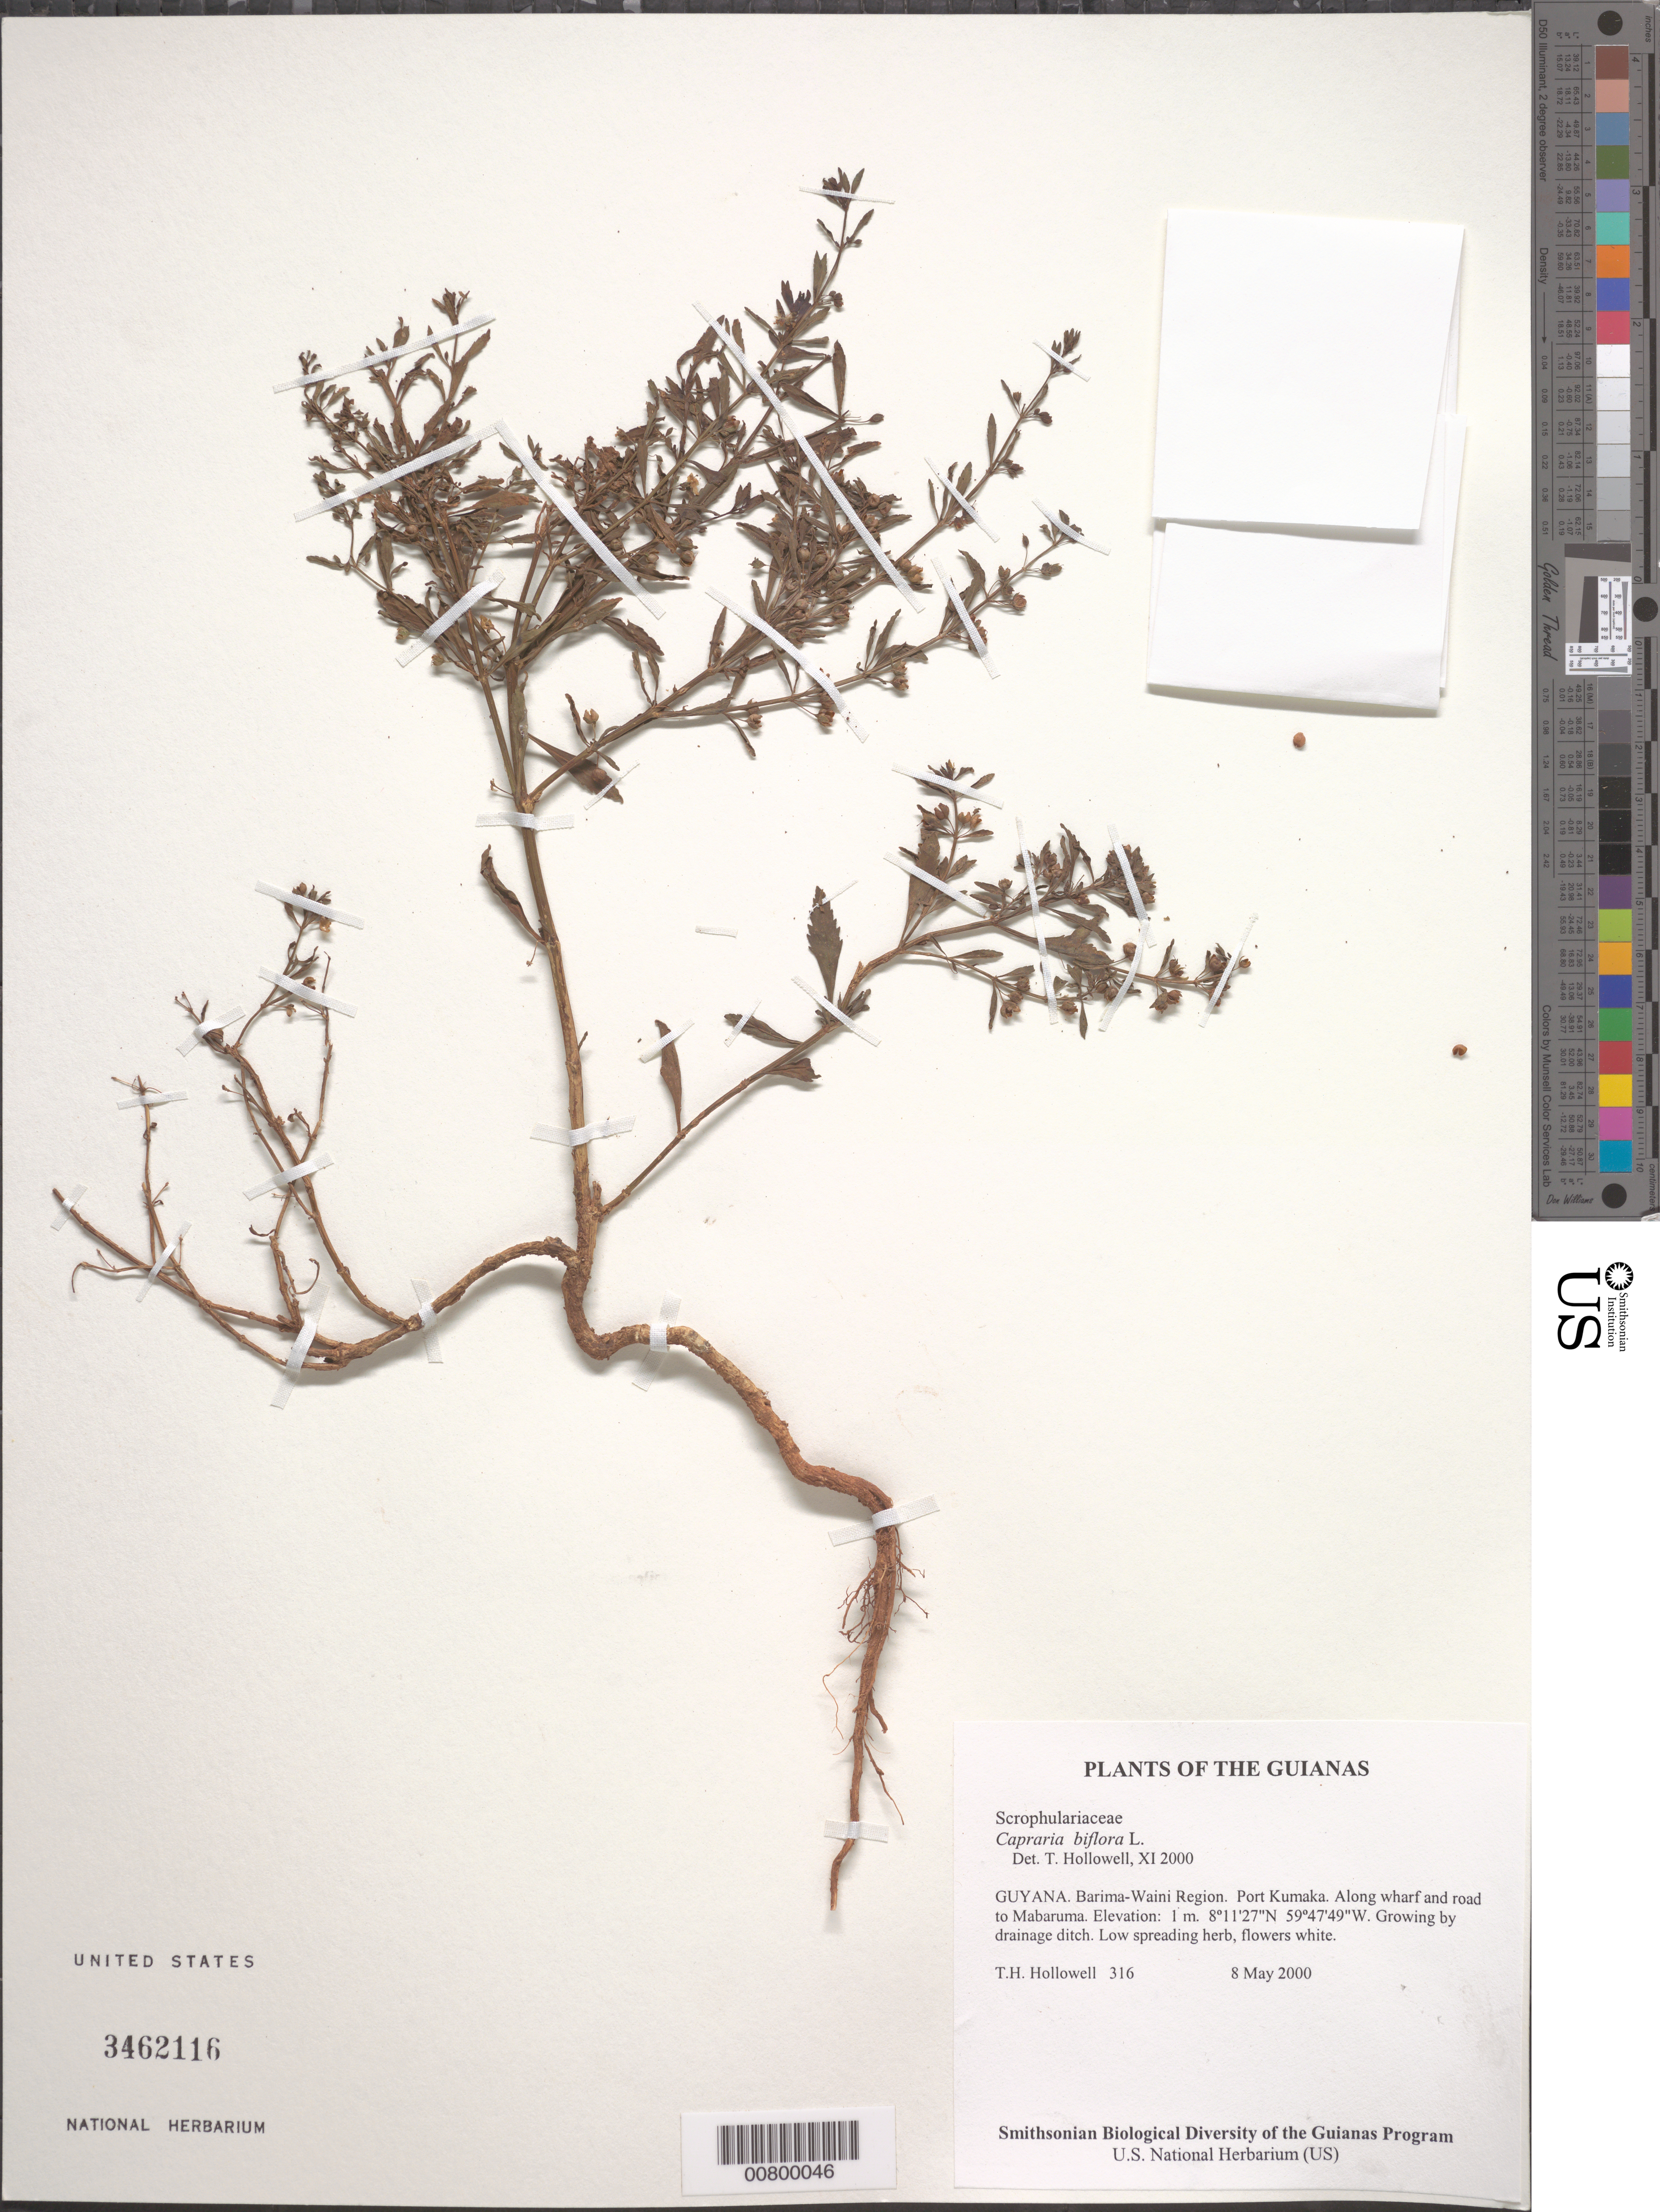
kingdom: Plantae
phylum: Tracheophyta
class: Magnoliopsida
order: Lamiales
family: Plantaginaceae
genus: Scoparia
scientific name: Scoparia dulcis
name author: L.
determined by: Liesner, R. L.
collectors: T. Hollowell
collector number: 316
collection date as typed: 8 May 2000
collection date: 2000-05-08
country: Guyana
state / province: Barima-Waini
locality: Port Kumaka. Along wharf and road to Mabaruma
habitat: Growing by drainage ditch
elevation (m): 3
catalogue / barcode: US 3462116